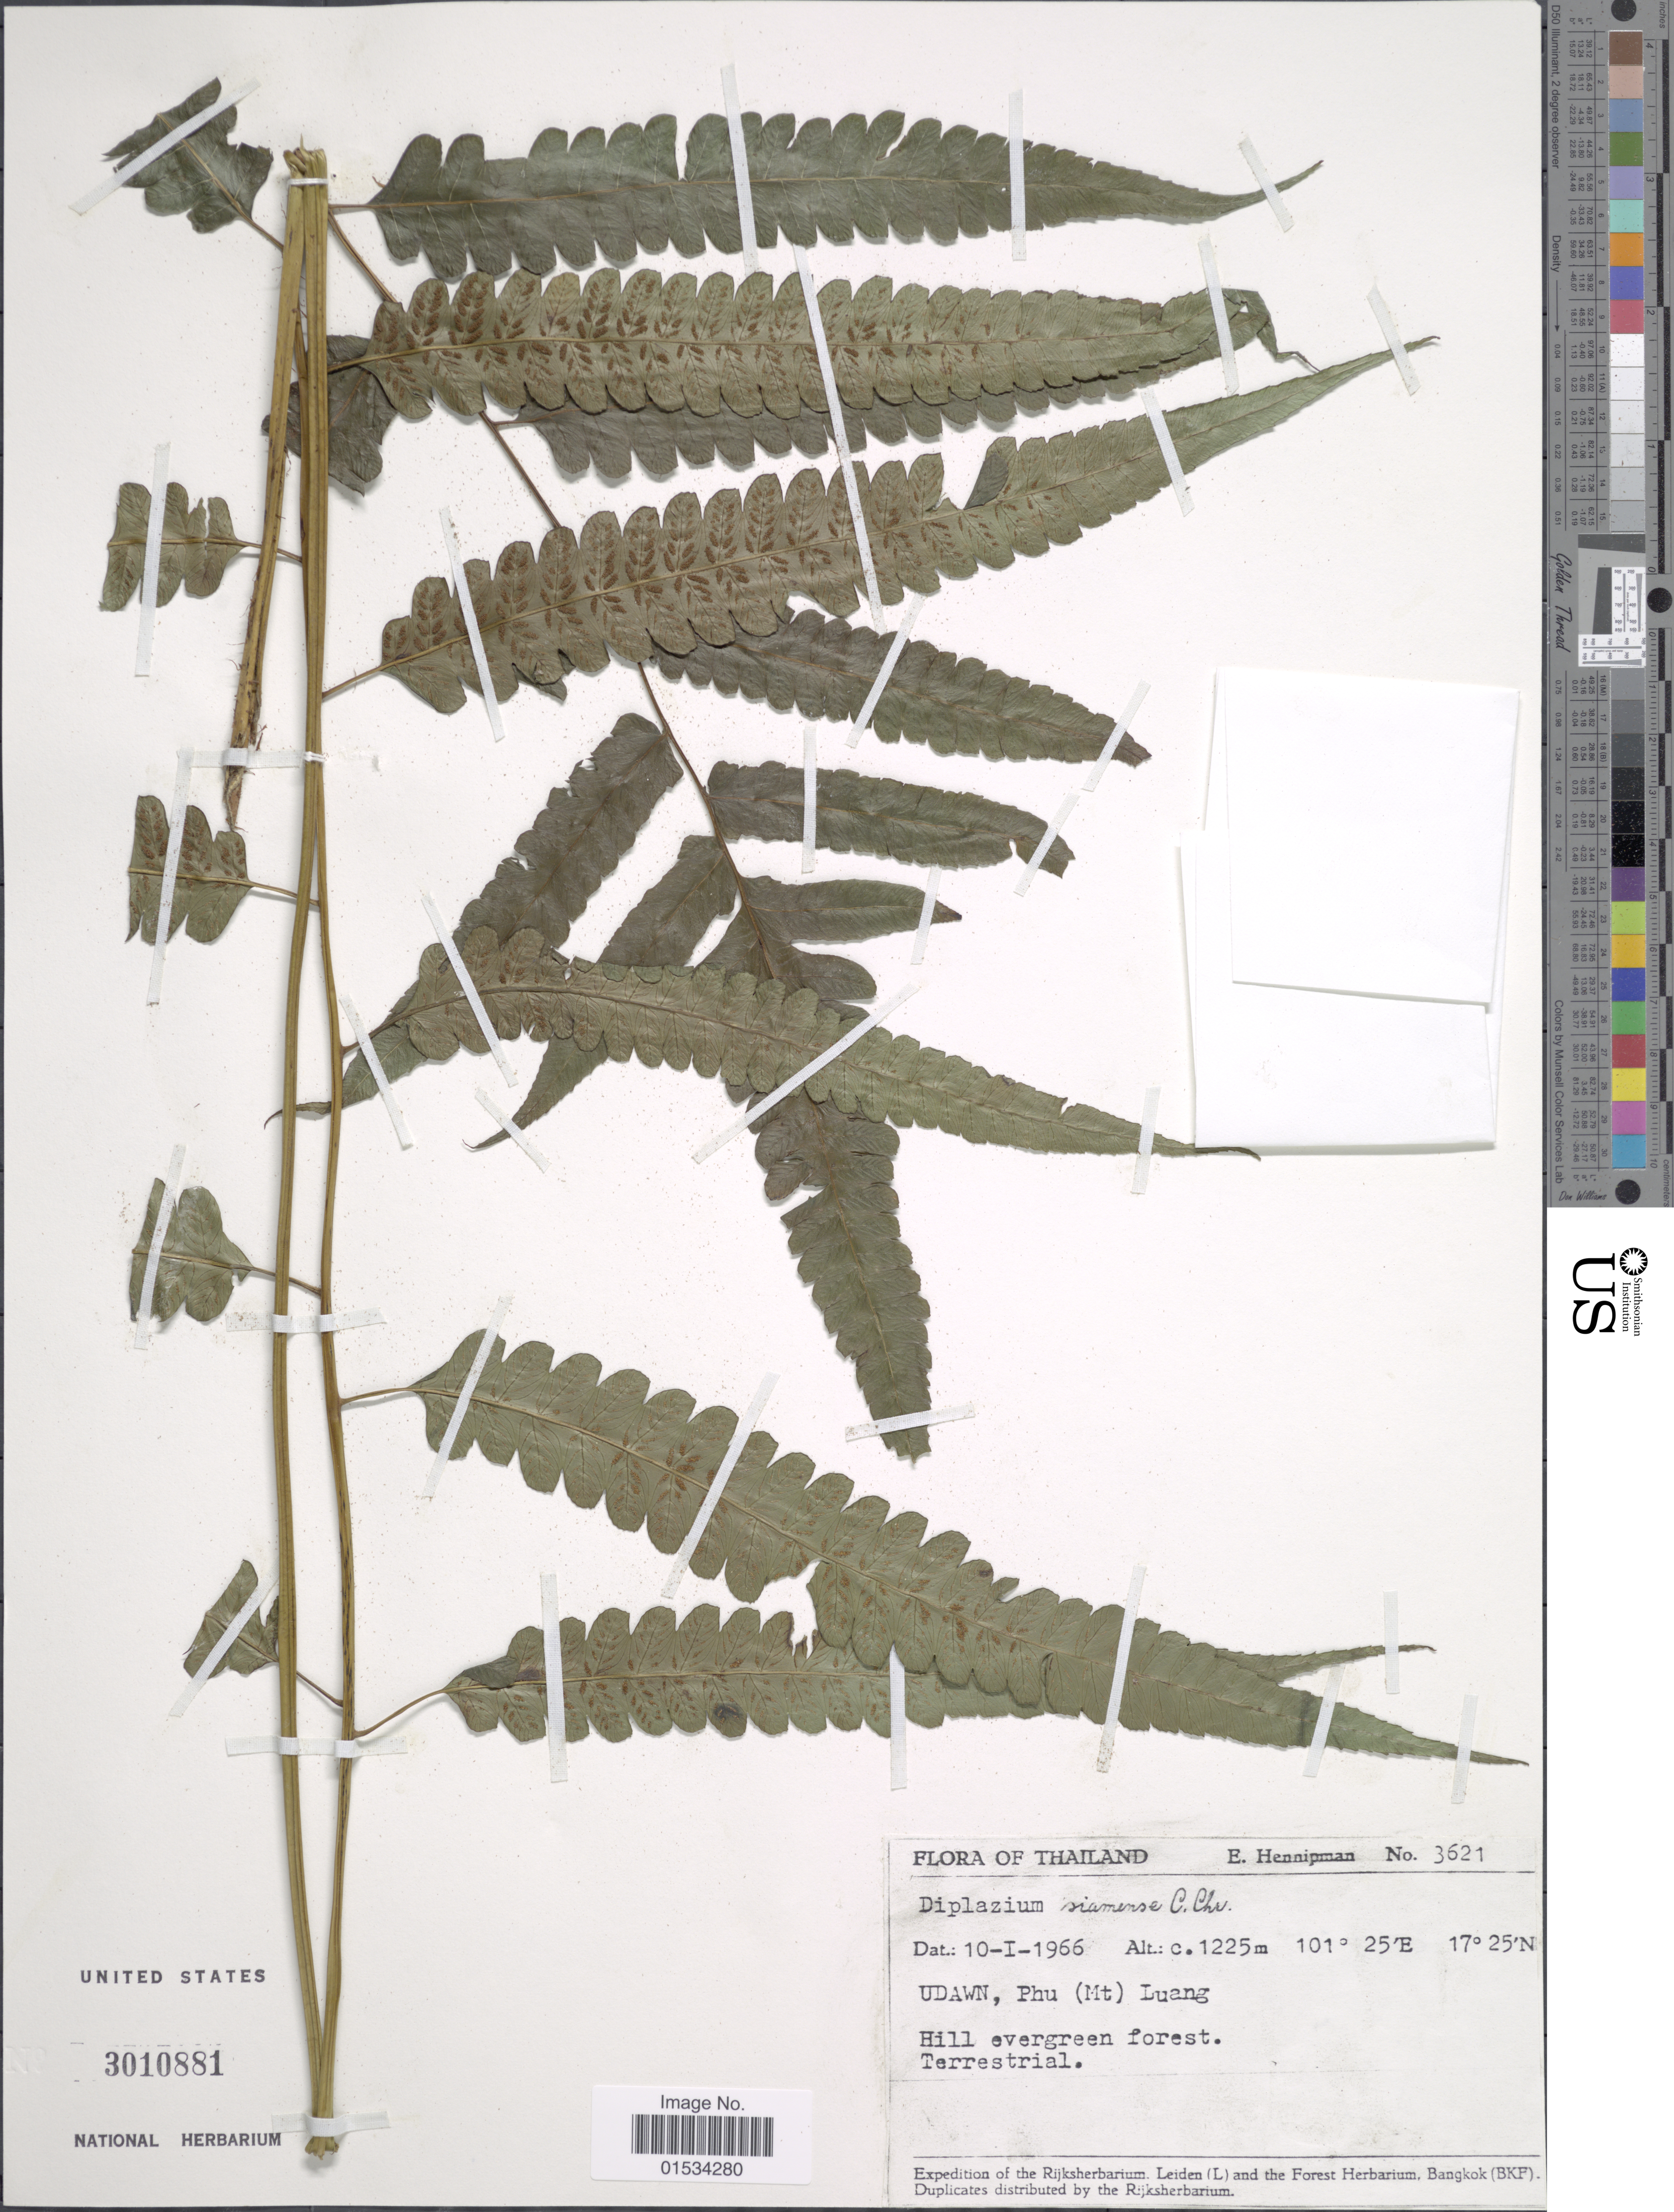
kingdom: Plantae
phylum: Tracheophyta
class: Polypodiopsida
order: Polypodiales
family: Athyriaceae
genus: Diplazium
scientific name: Diplazium siamense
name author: C. Chr.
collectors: E. Hennipman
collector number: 3521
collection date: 1966-01-10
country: Thailand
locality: Udawn, Phu (Mt) Luang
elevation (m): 1225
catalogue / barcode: US 3010881